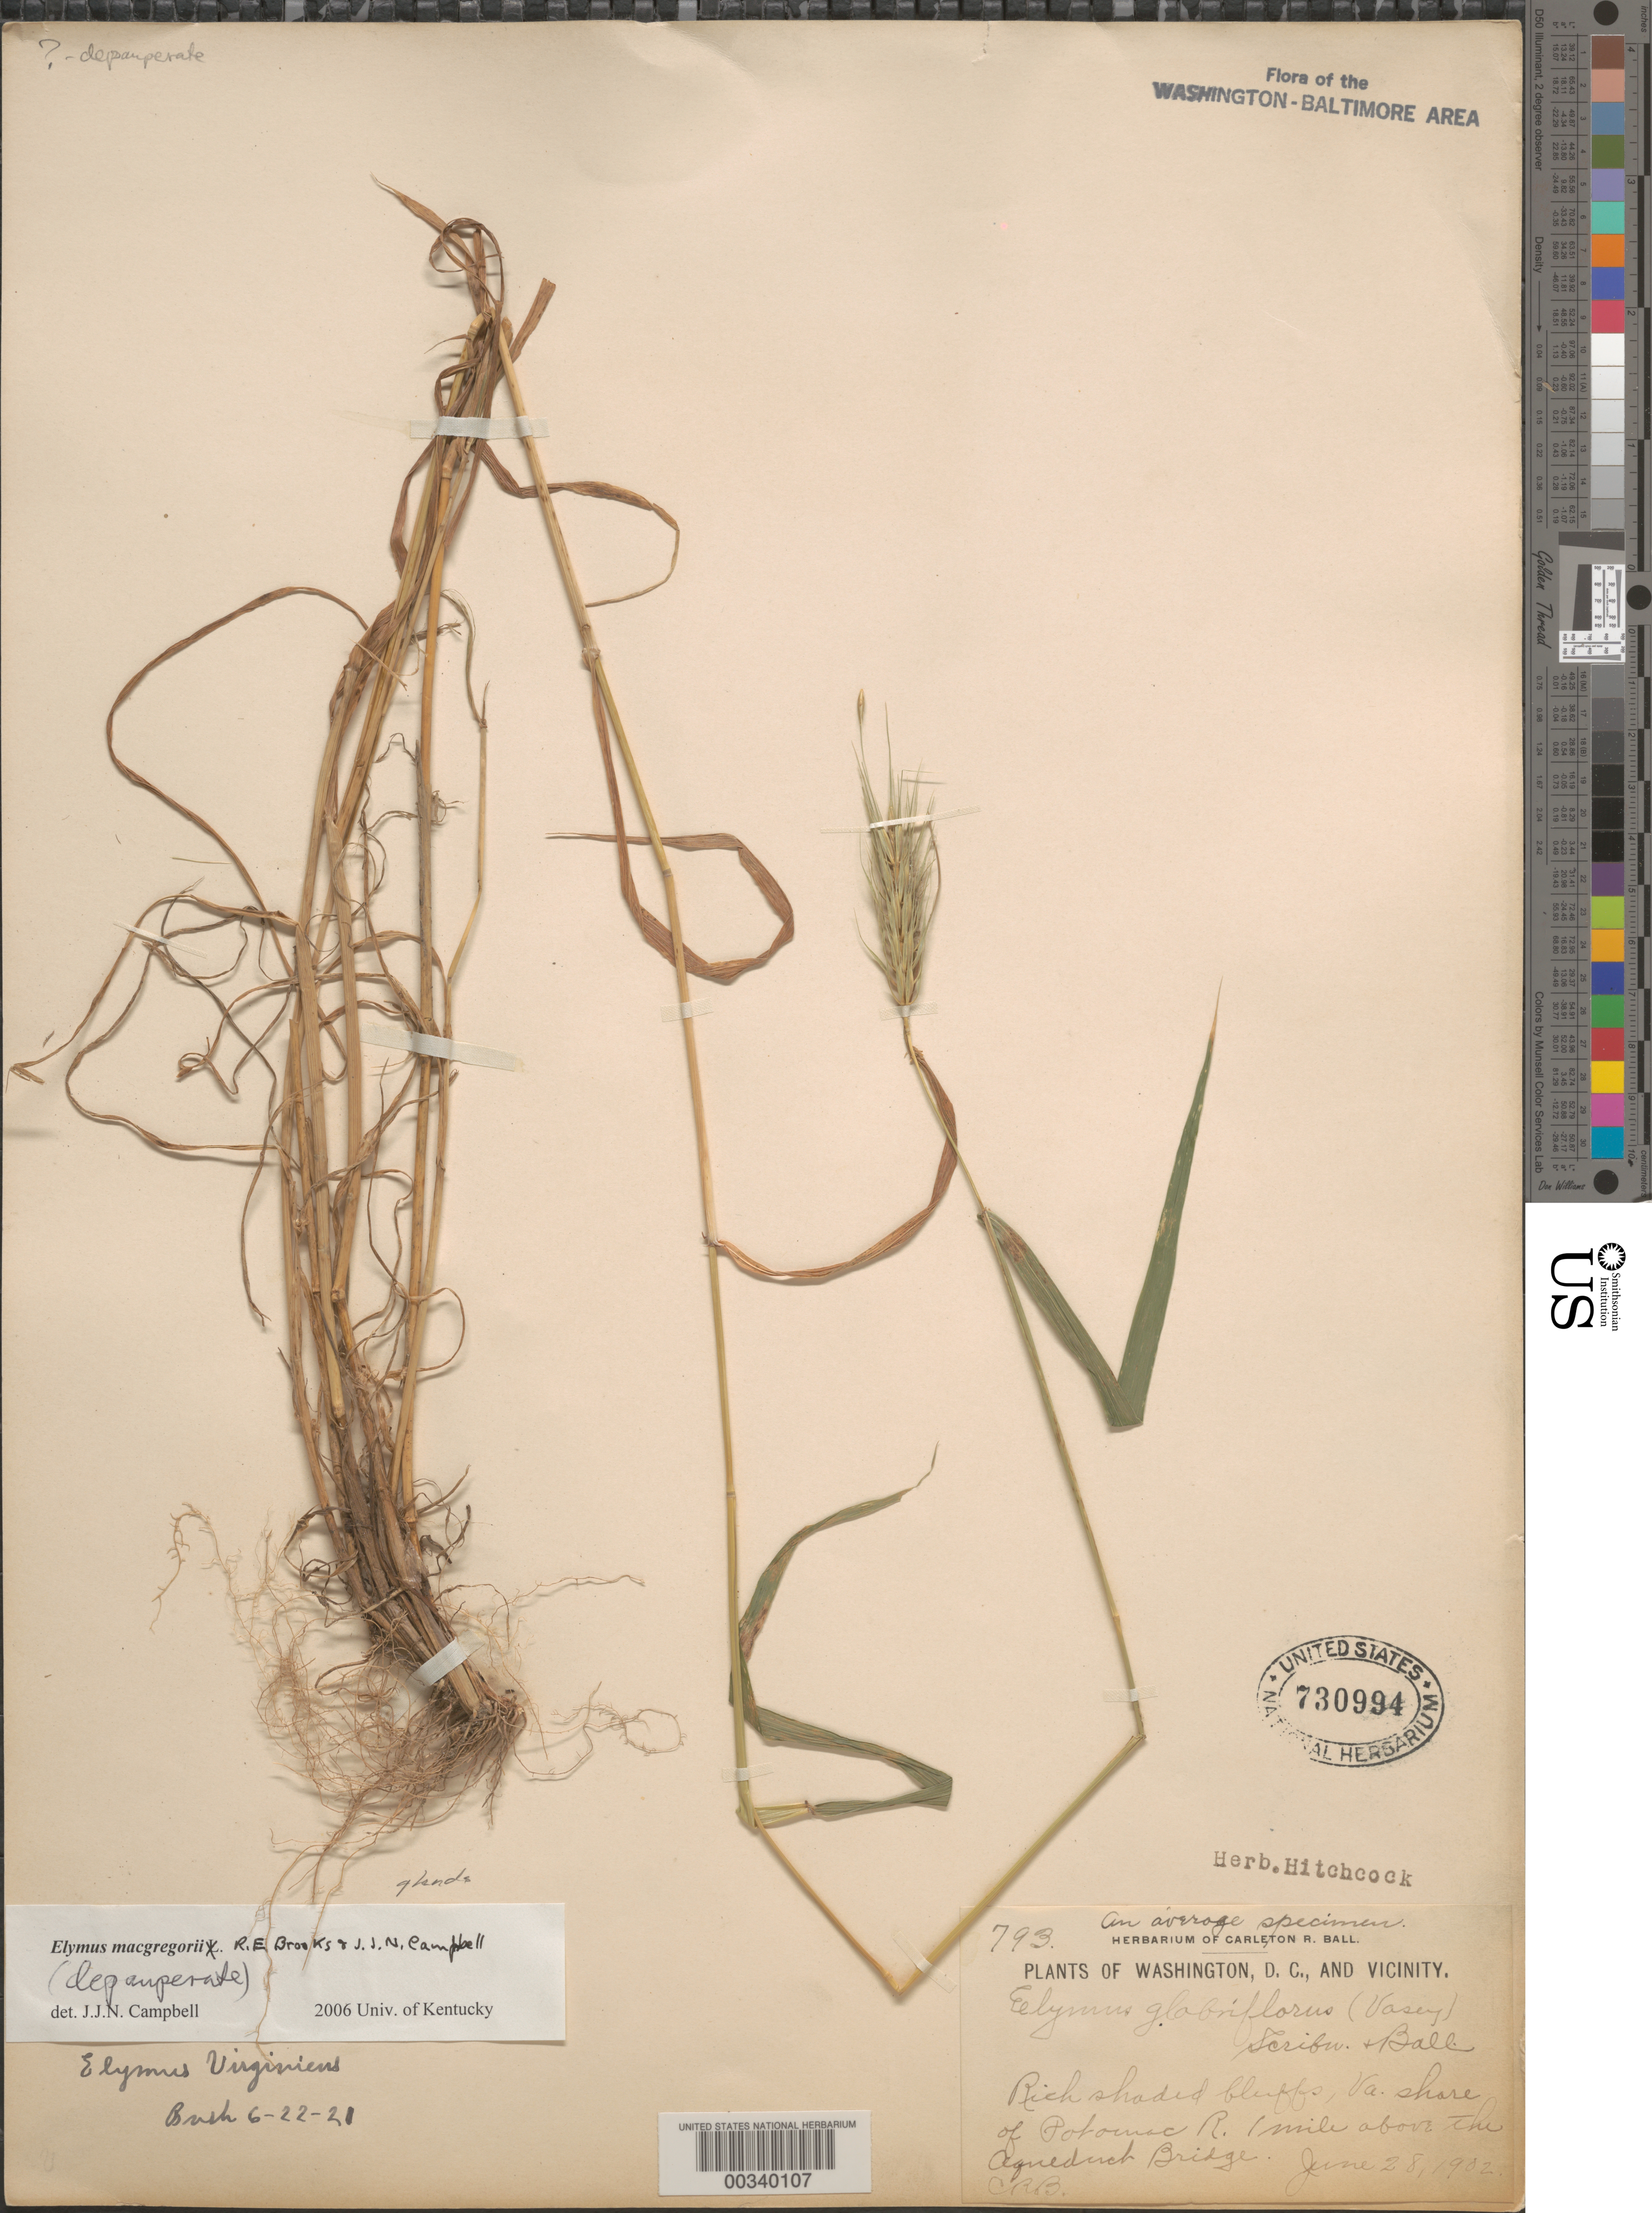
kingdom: Plantae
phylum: Tracheophyta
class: Liliopsida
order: Poales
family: Poaceae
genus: Elymus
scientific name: Elymus macgregorii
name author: R.E. Brooks & J.J.N. Campb.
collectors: C. R. Ball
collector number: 793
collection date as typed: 28 Jun 1902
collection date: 1902-06-28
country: United States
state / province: Virginia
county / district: Fairfax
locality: Va. shore of Potomac River, 1 mi. above Aqueduct Bridge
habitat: Rich shaded bluffs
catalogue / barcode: US 730994